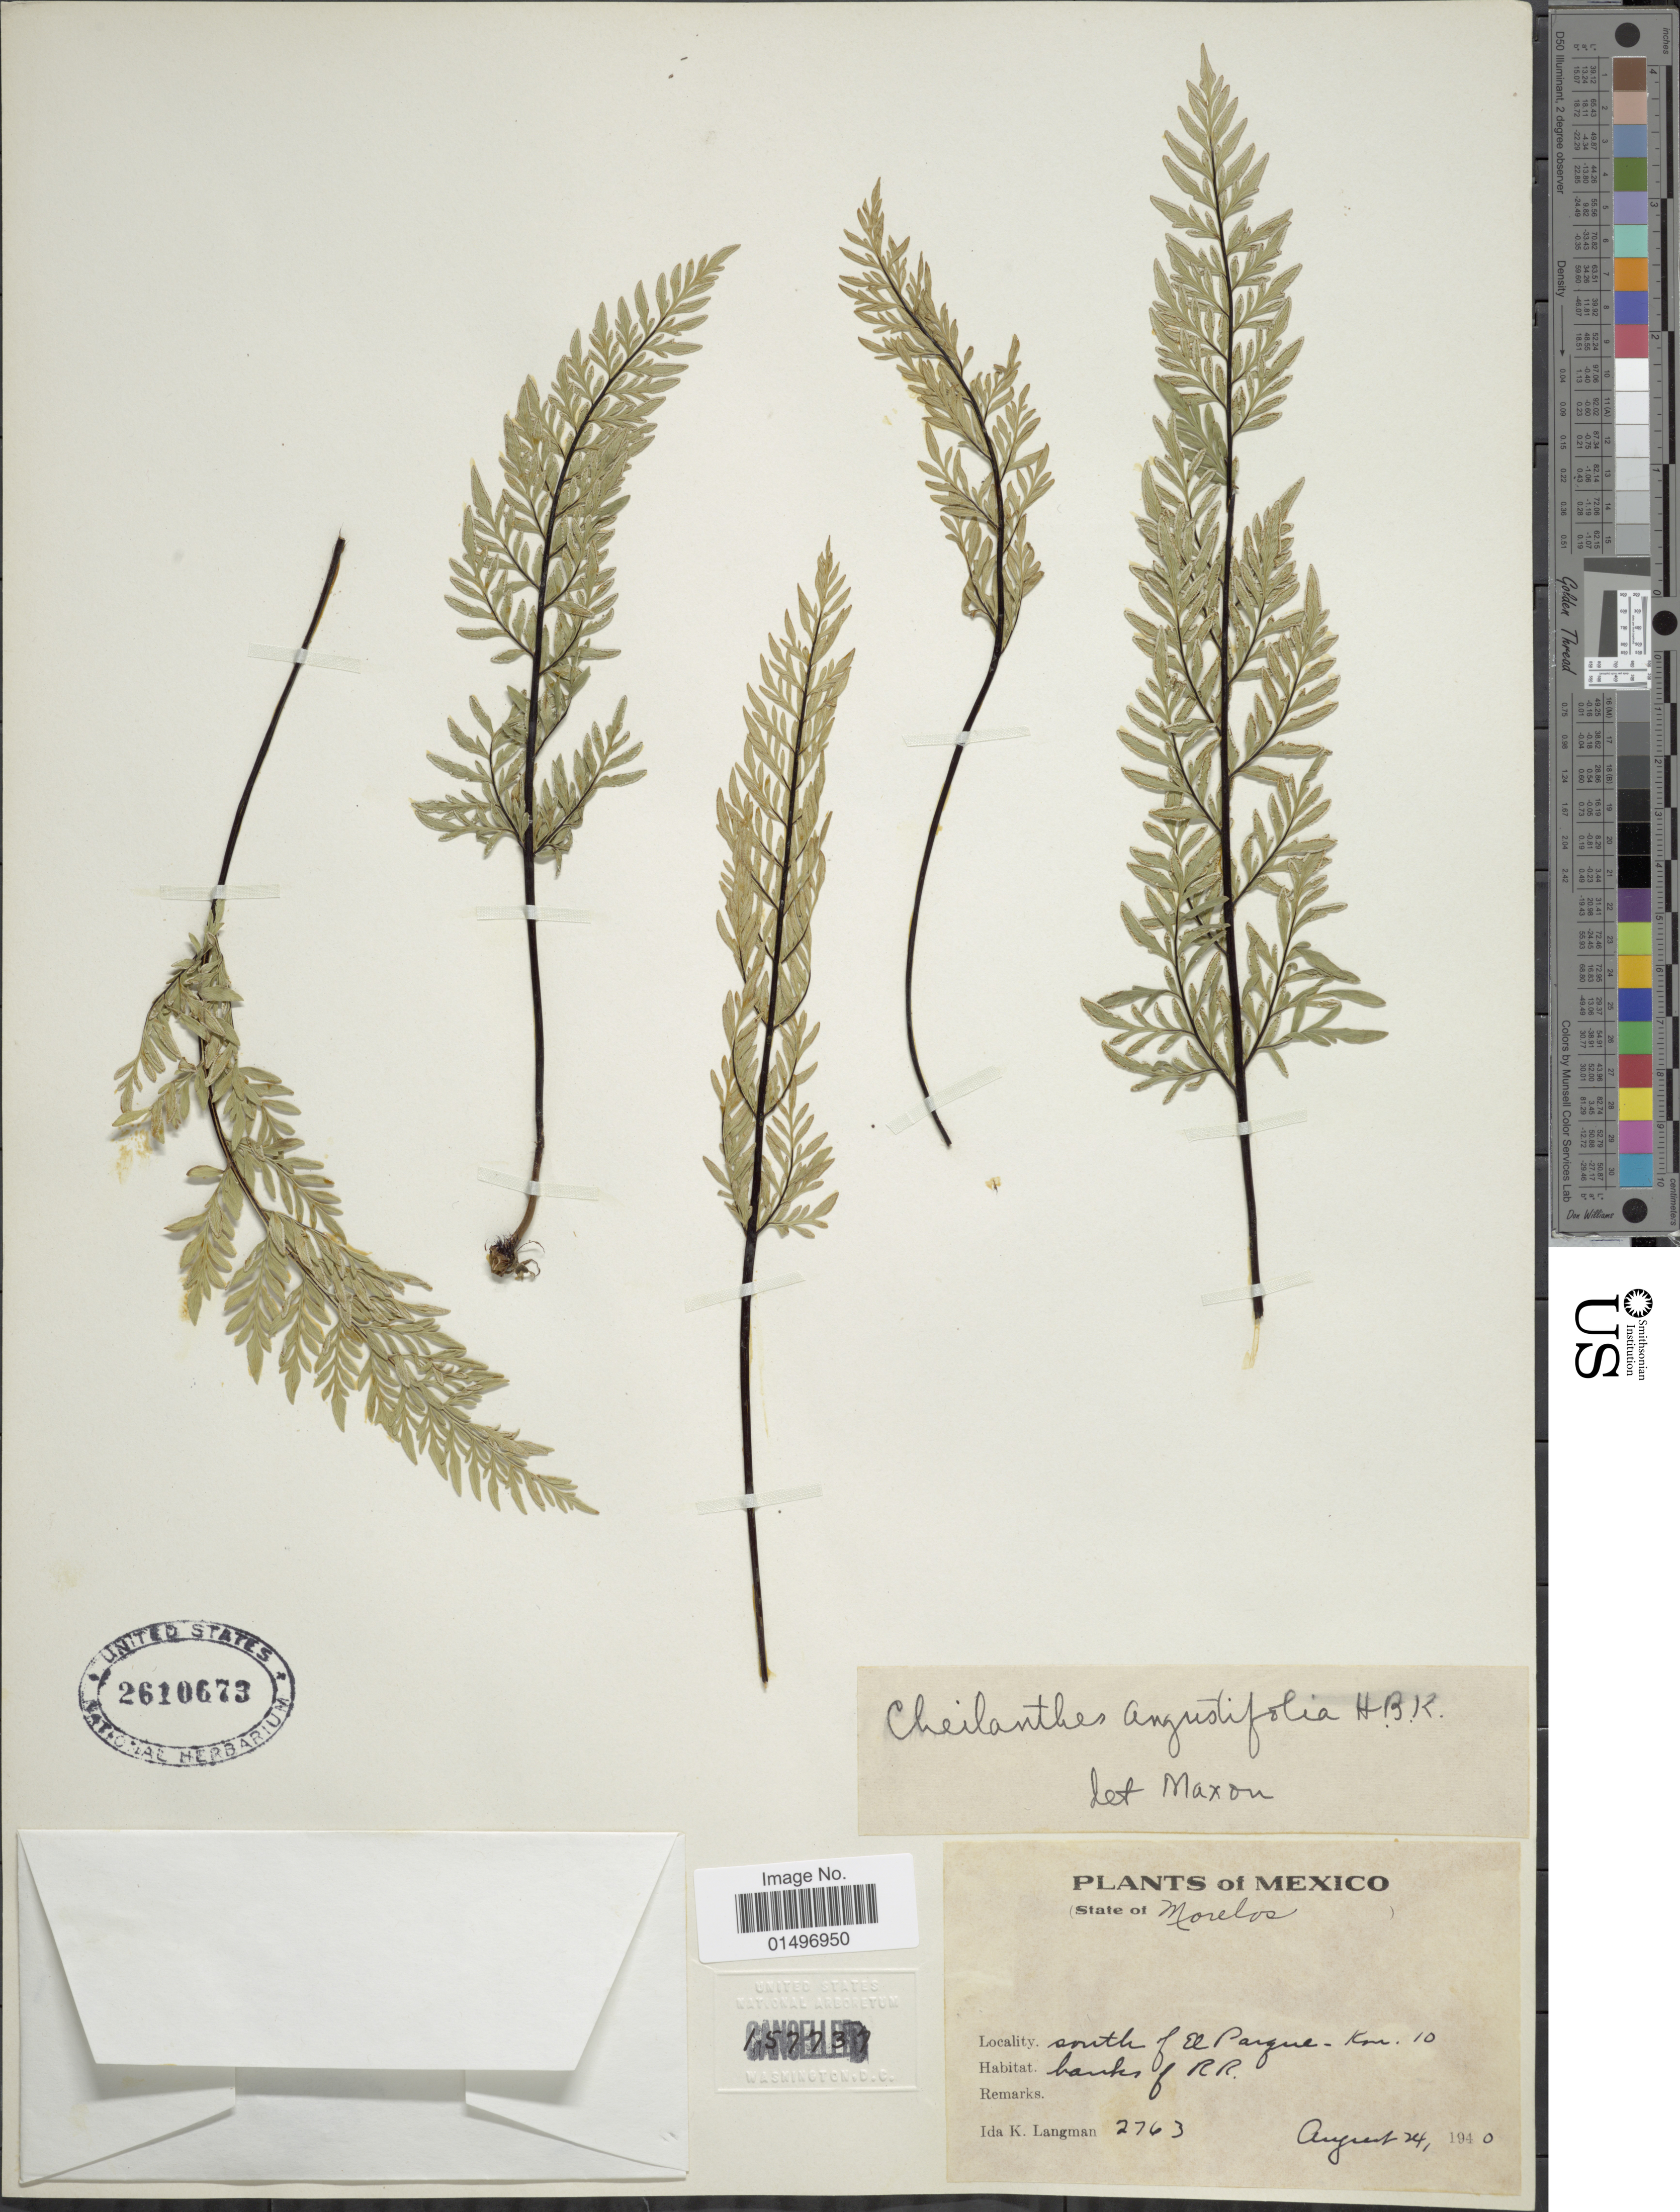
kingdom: Plantae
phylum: Tracheophyta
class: Polypodiopsida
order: Polypodiales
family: Pteridaceae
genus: Gaga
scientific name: Gaga angustifolia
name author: (Kunth) Fay W. Li & Windham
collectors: I. K. Langman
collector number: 2763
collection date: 1940-08-24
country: Mexico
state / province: Morelos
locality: Mexico, south of El Pargue-Km 10.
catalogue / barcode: US 2610673